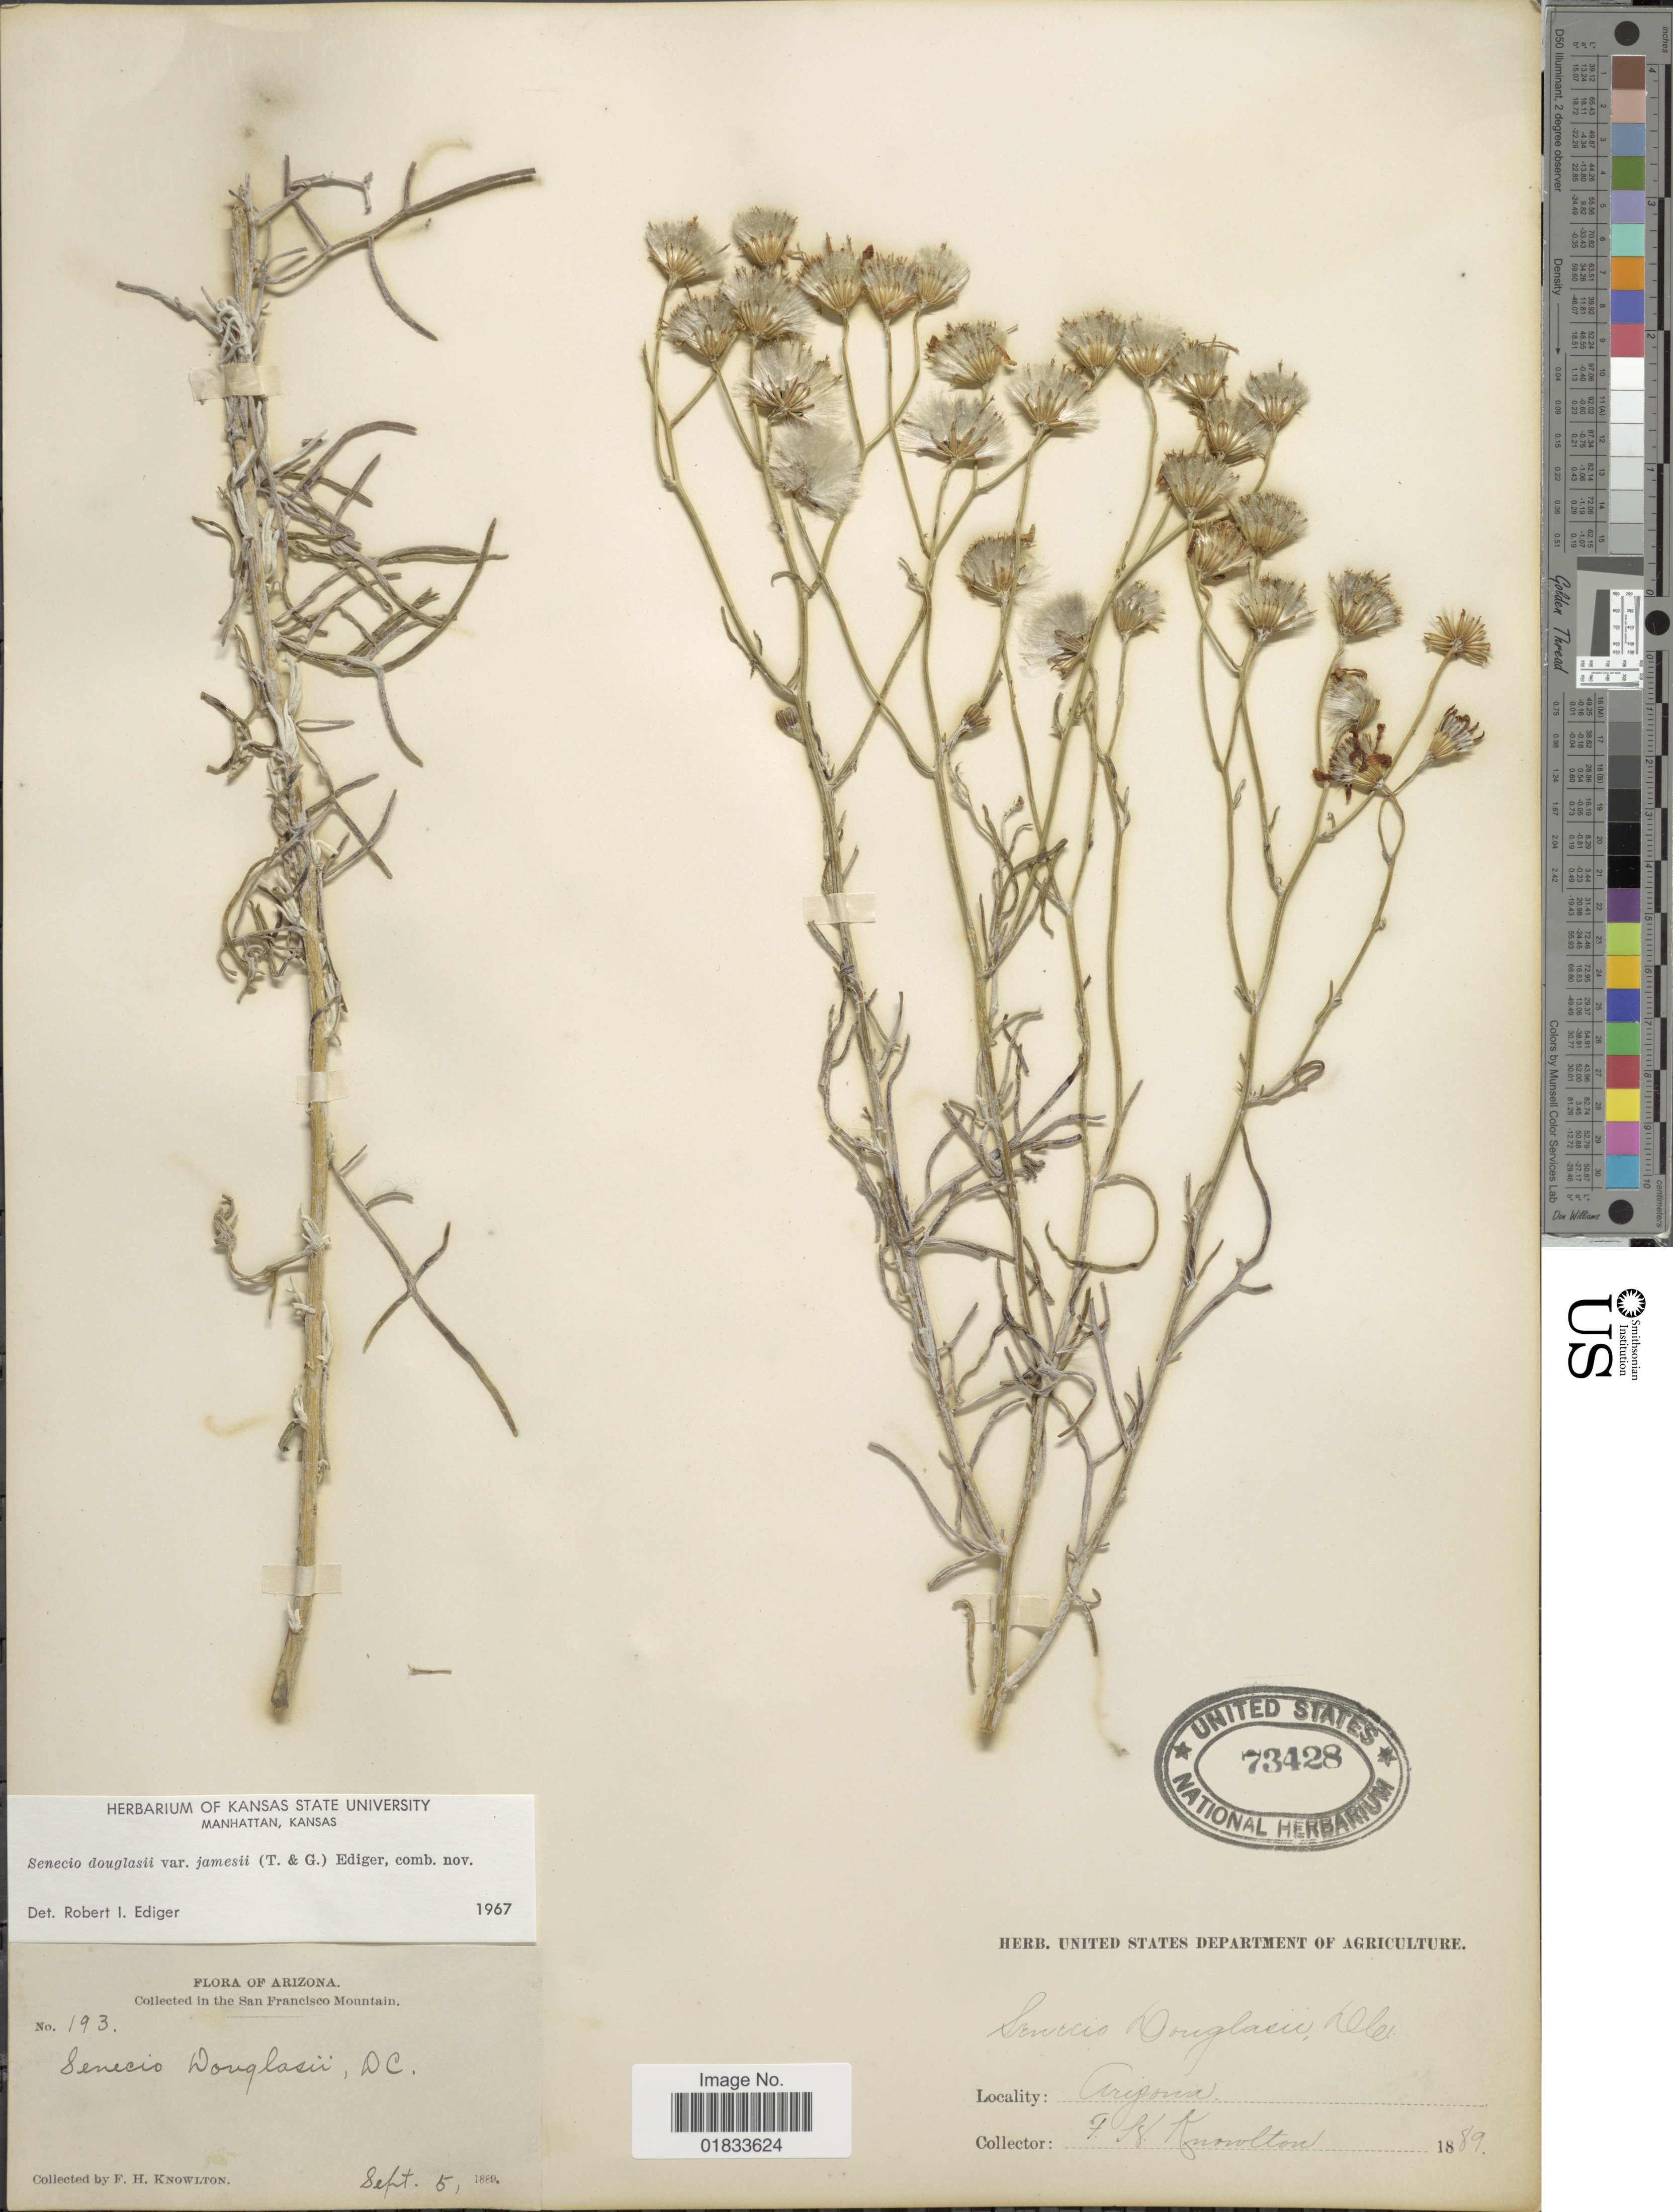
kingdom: Plantae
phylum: Tracheophyta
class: Magnoliopsida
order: Asterales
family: Asteraceae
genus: Senecio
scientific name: Senecio flaccidus var. flaccidus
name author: Less.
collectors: F. H. Knowlton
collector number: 193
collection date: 1889-09-05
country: United States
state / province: Arizona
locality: San Francisco Mountain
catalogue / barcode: US 73428